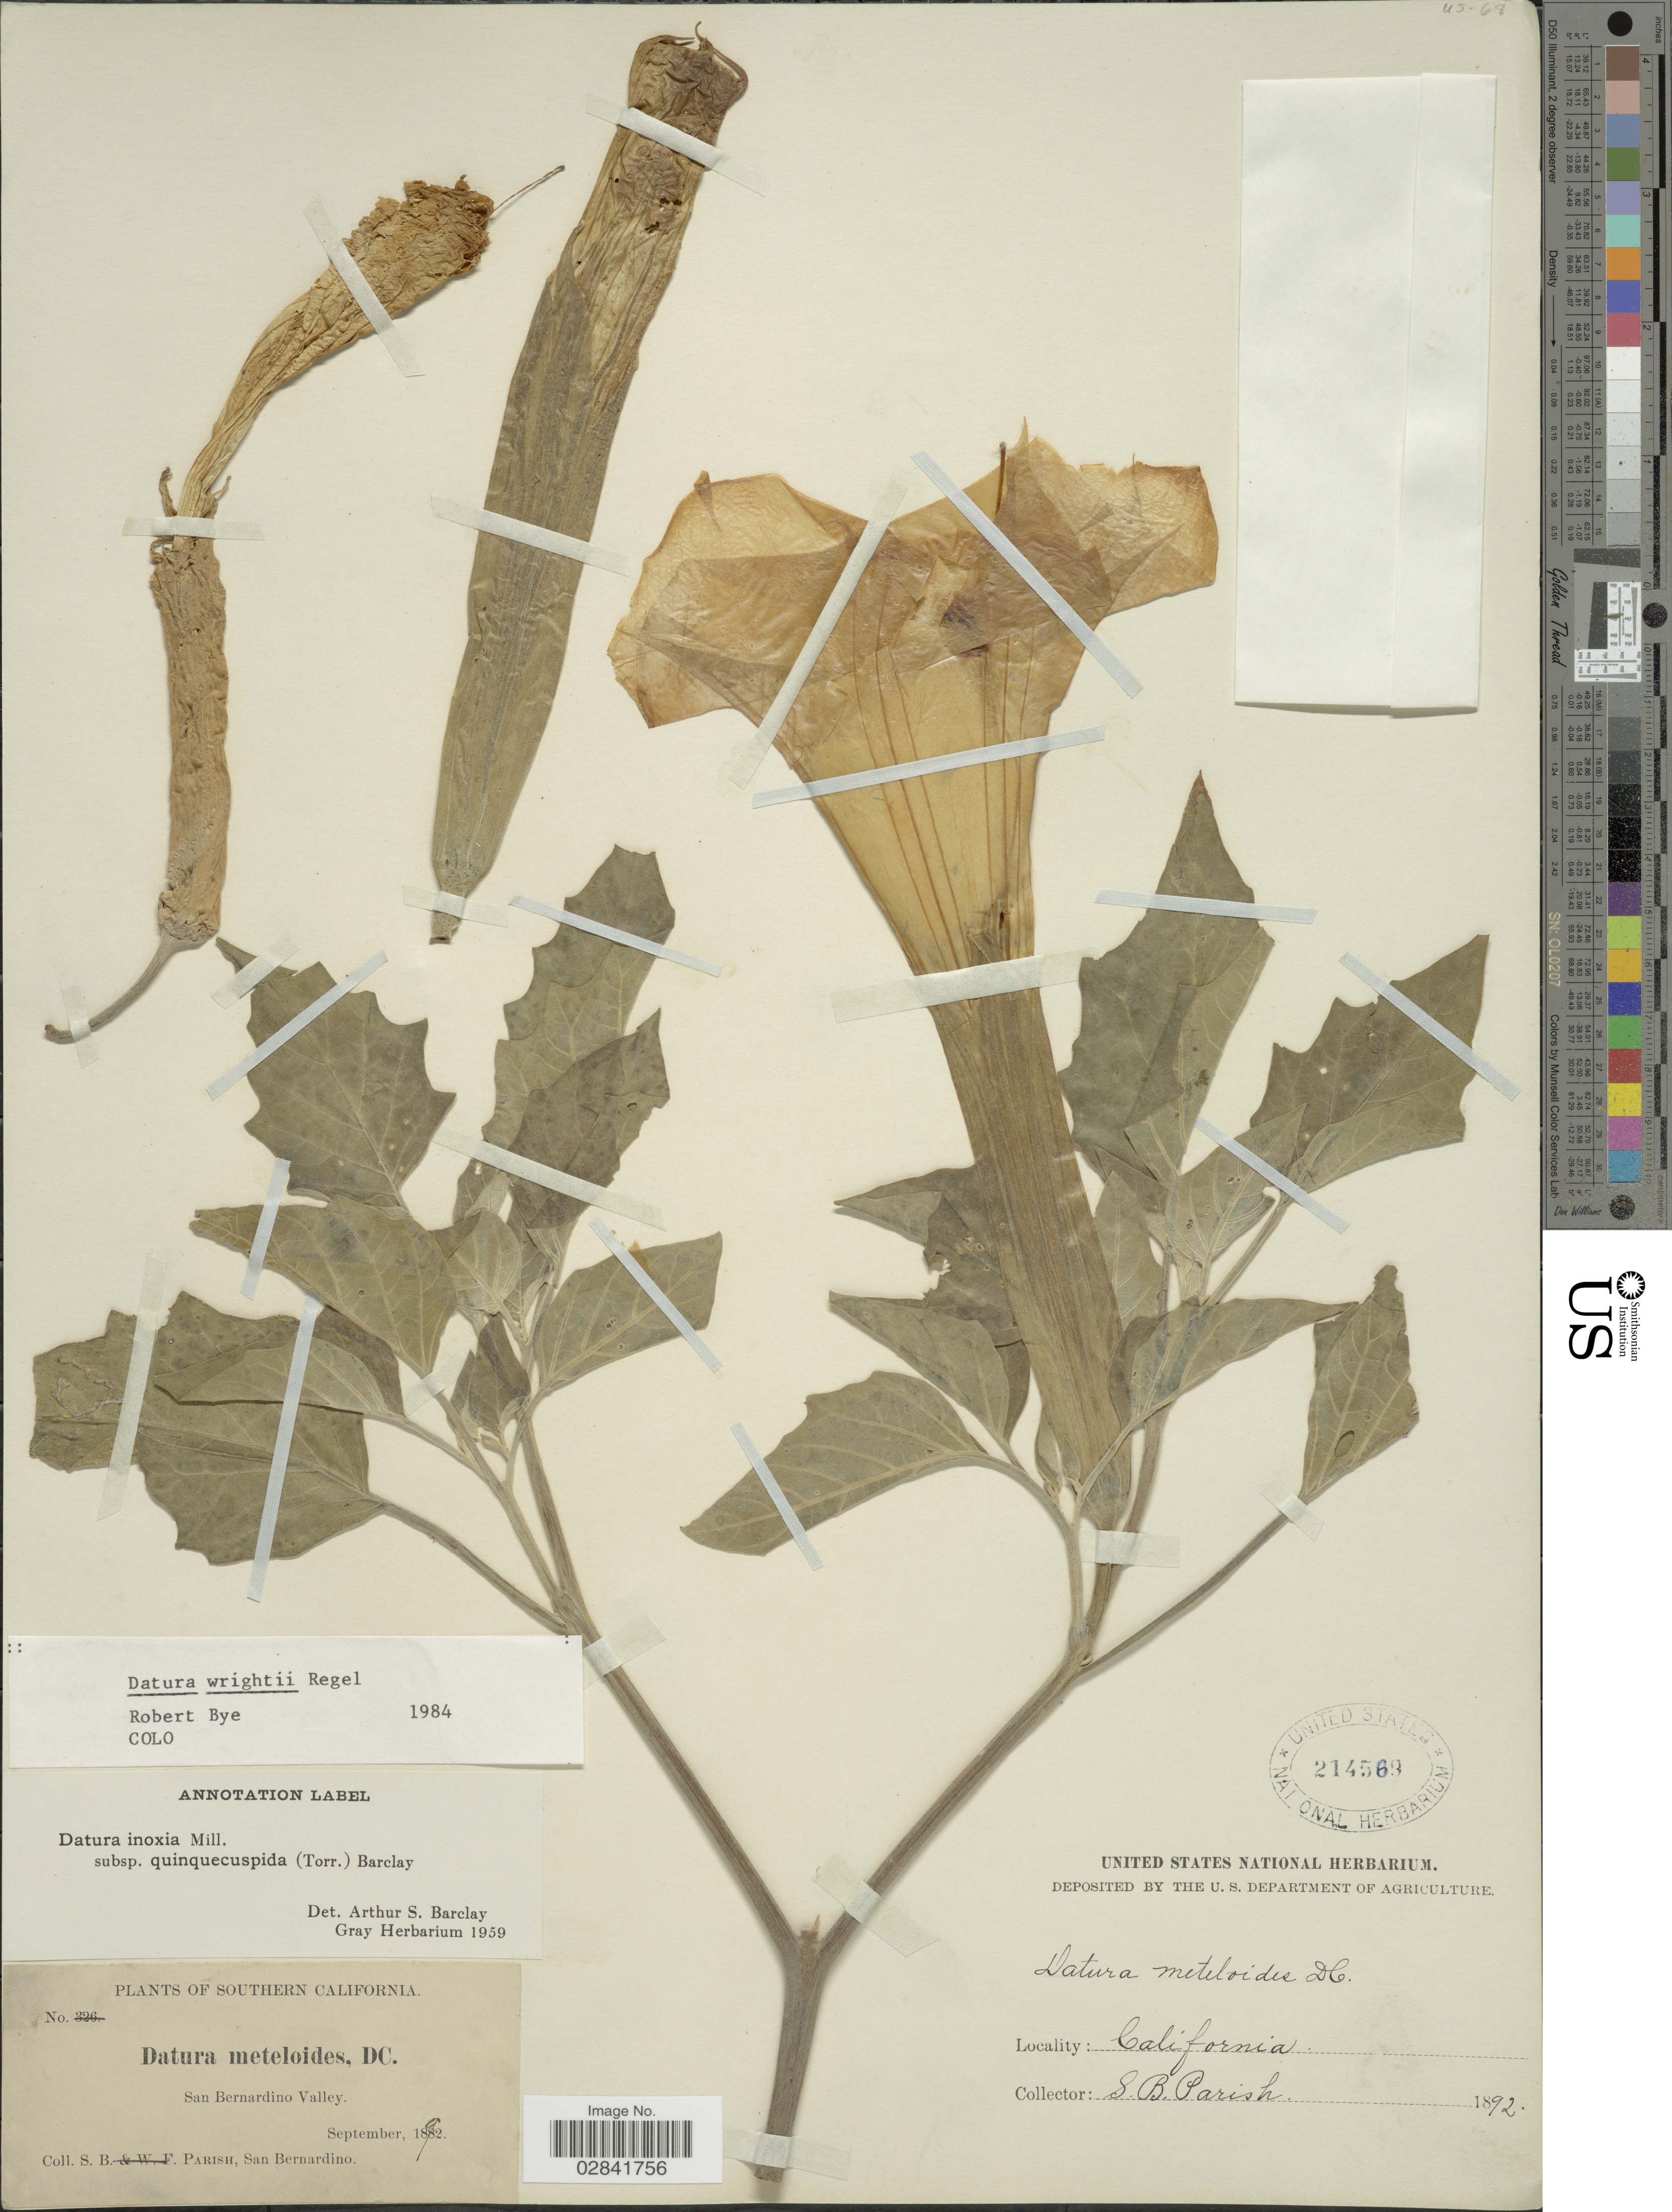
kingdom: Plantae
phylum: Tracheophyta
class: Magnoliopsida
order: Solanales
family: Solanaceae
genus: Datura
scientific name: Datura innoxia subsp. quinquecuspidata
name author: (Torr.) A.S. Barclay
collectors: S. B. Parish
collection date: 1892-09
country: United States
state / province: California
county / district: San Bernardino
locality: Southern California. San Bernardino Valley.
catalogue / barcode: US 214569